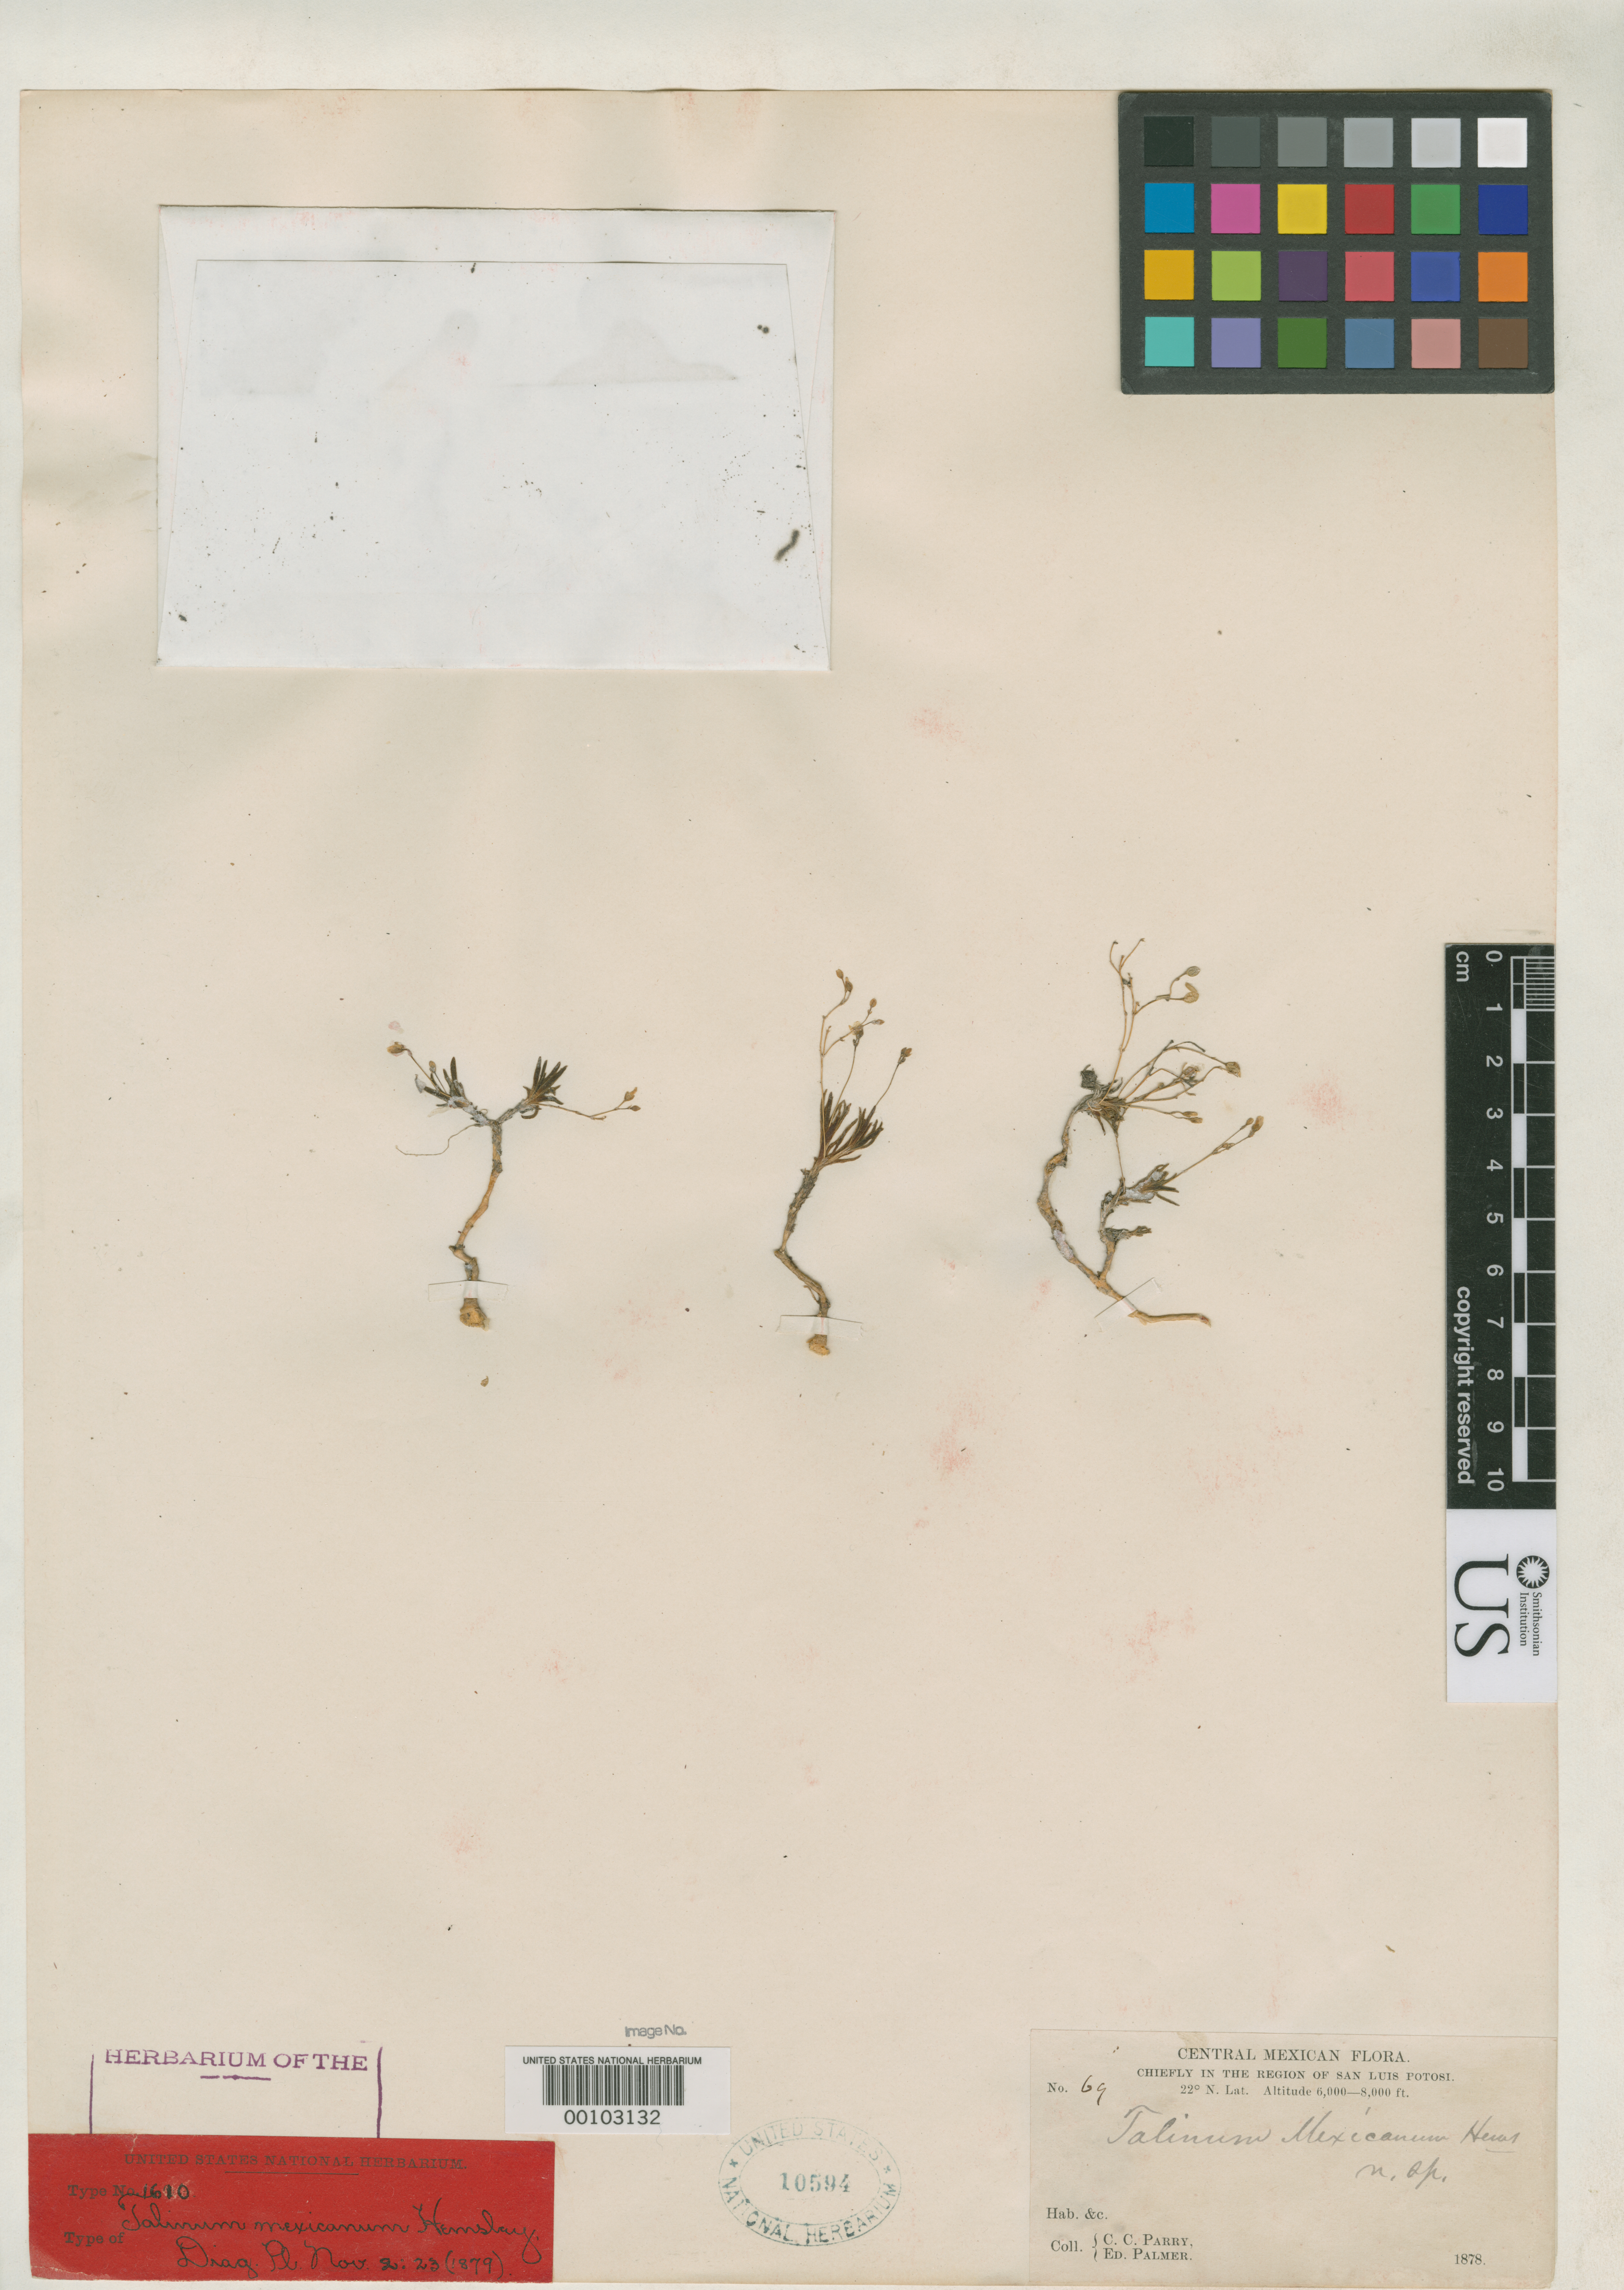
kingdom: Plantae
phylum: Tracheophyta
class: Magnoliopsida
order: Caryophyllales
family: Talinaceae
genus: Talinum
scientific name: Talinum mexicanum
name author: Hemsl.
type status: Isotype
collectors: C. C. Parry & E. Palmer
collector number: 69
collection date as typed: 1878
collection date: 1878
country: Mexico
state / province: San Luis Potosi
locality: In region of San Luis Potosi; alt.6000-8000 ft.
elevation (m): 1829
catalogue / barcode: US 10594